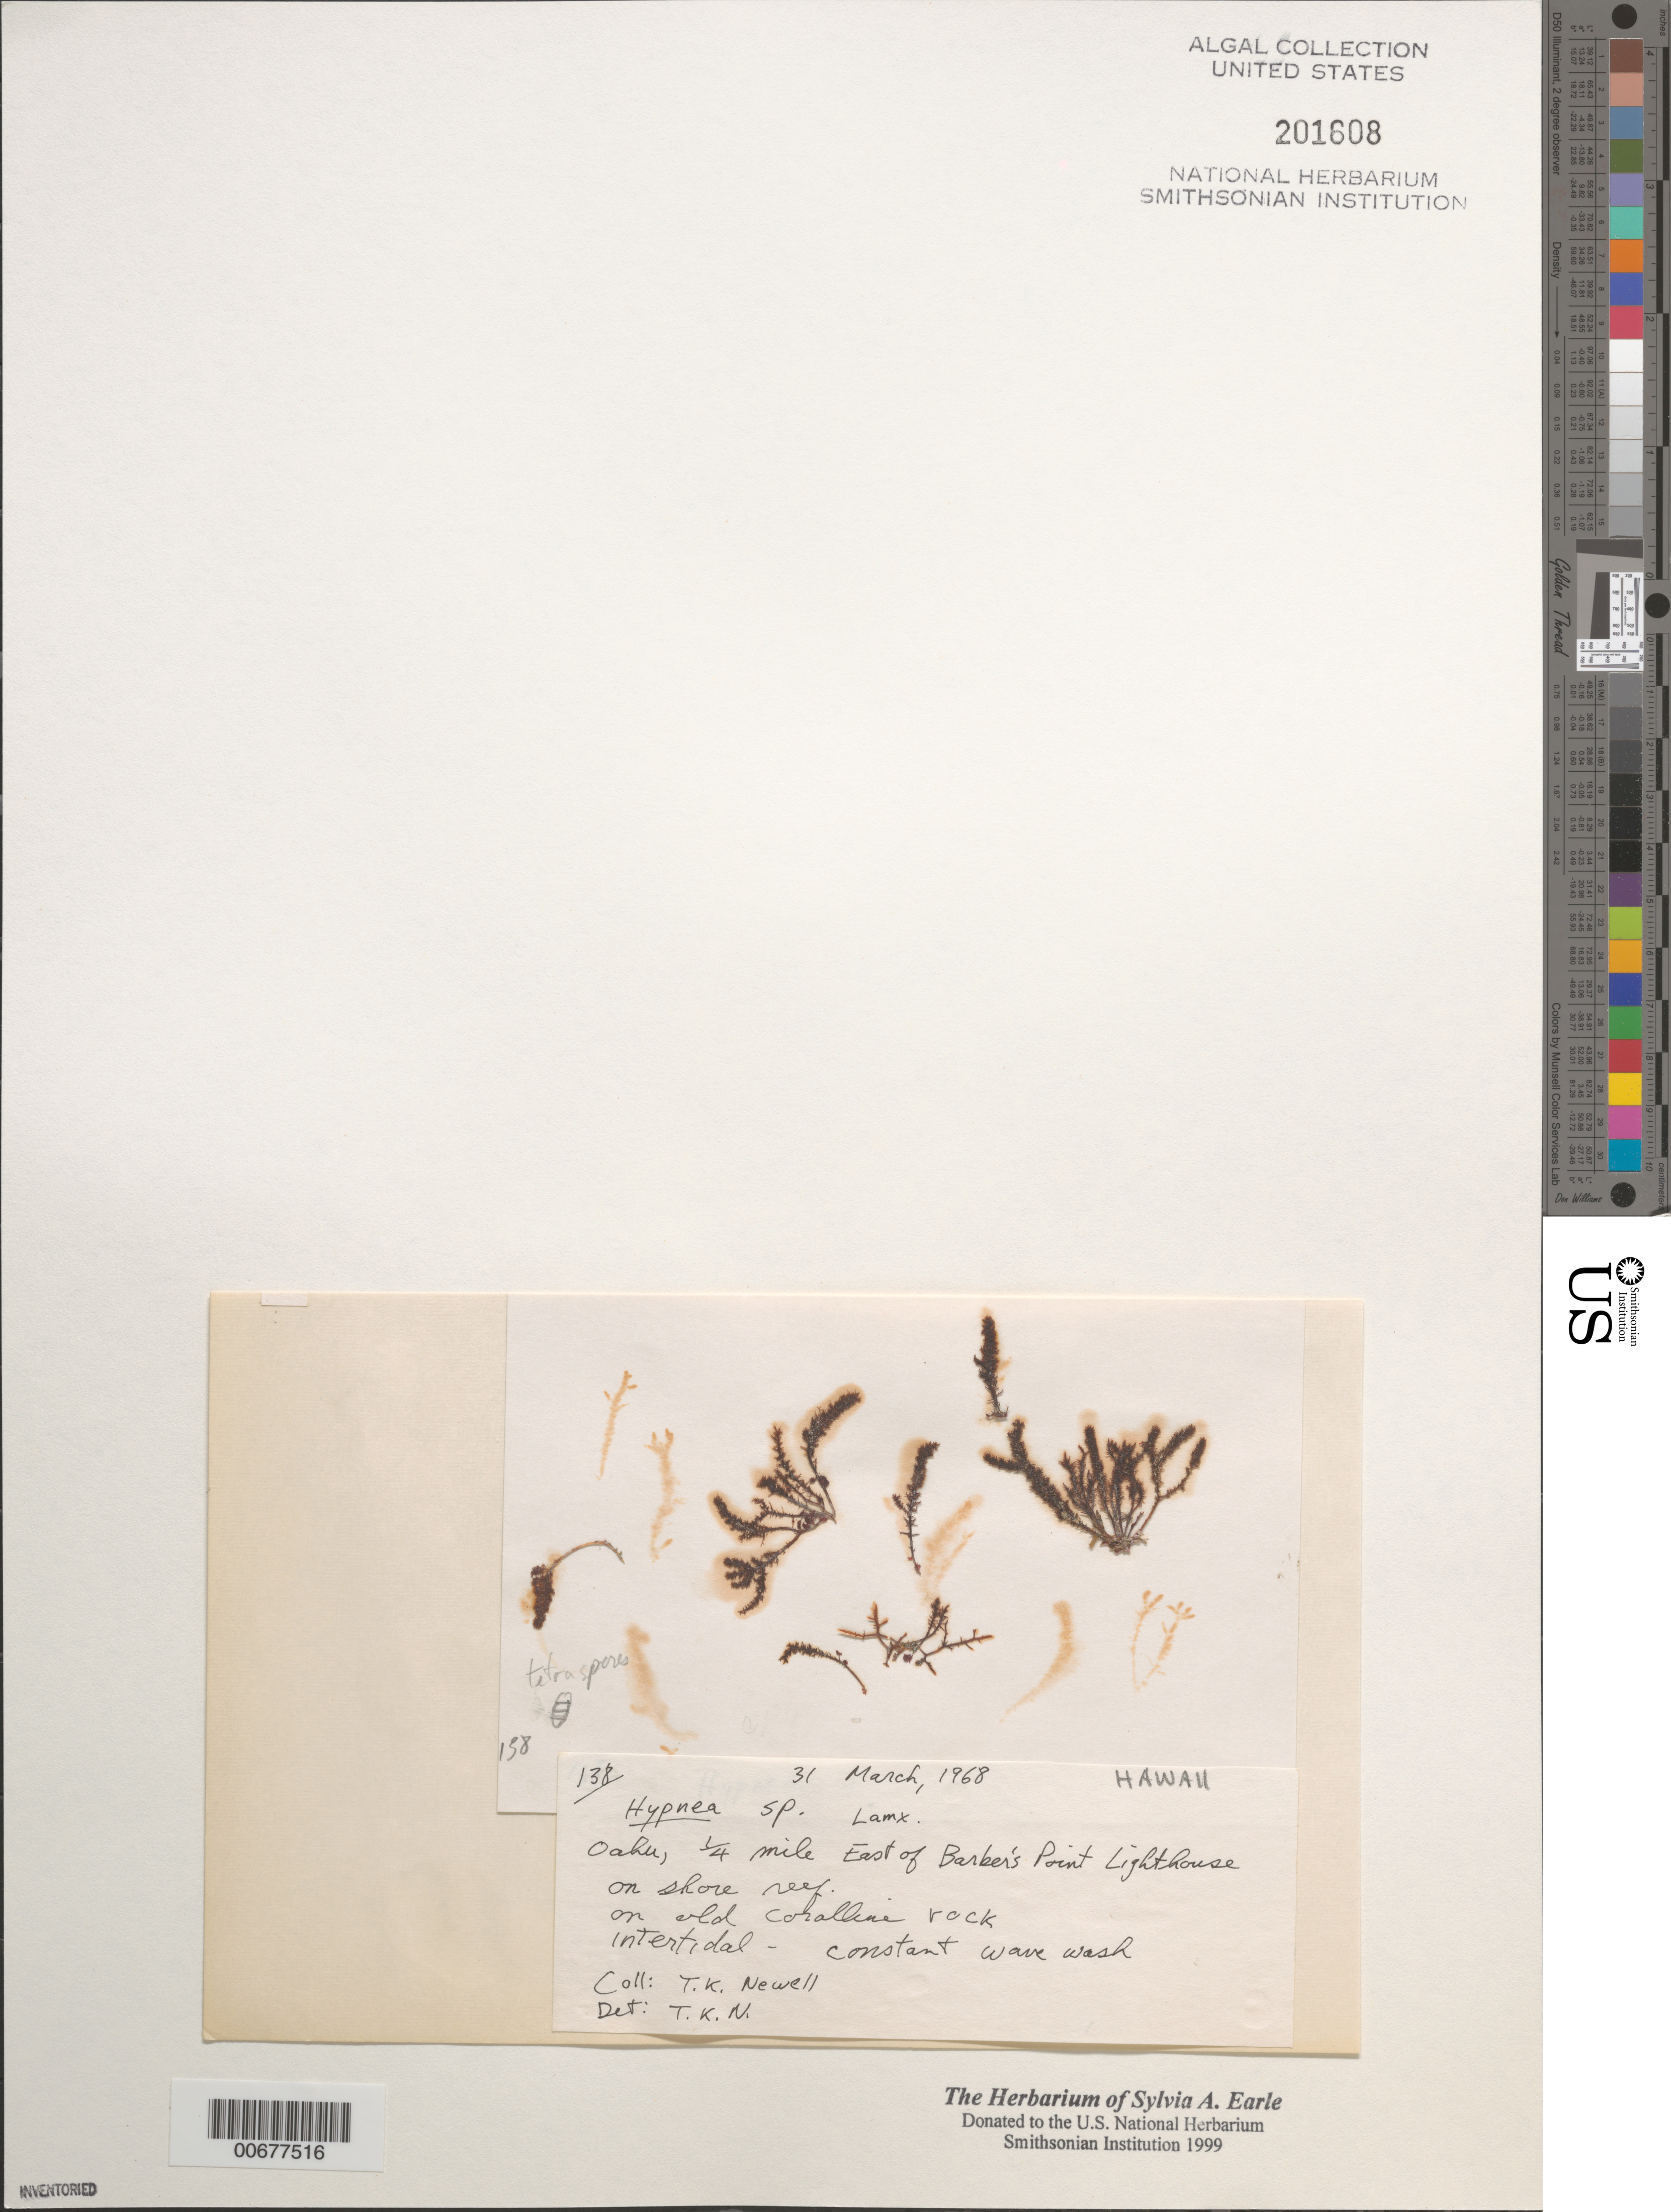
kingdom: Plantae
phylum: Rhodophyta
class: Florideophyceae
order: Gigartinales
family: Cystocloniaceae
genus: Hypnea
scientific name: Hypnea sp.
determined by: Newell, Thomas K.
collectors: T. K. Newell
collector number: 138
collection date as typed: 31 Mar 1968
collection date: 1968-03-31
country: United States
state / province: Hawaii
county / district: Honolulu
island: Oahu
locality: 1/4th mile east of Barbers Point [Barber's Point] Lighthouse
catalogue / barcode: US 201608